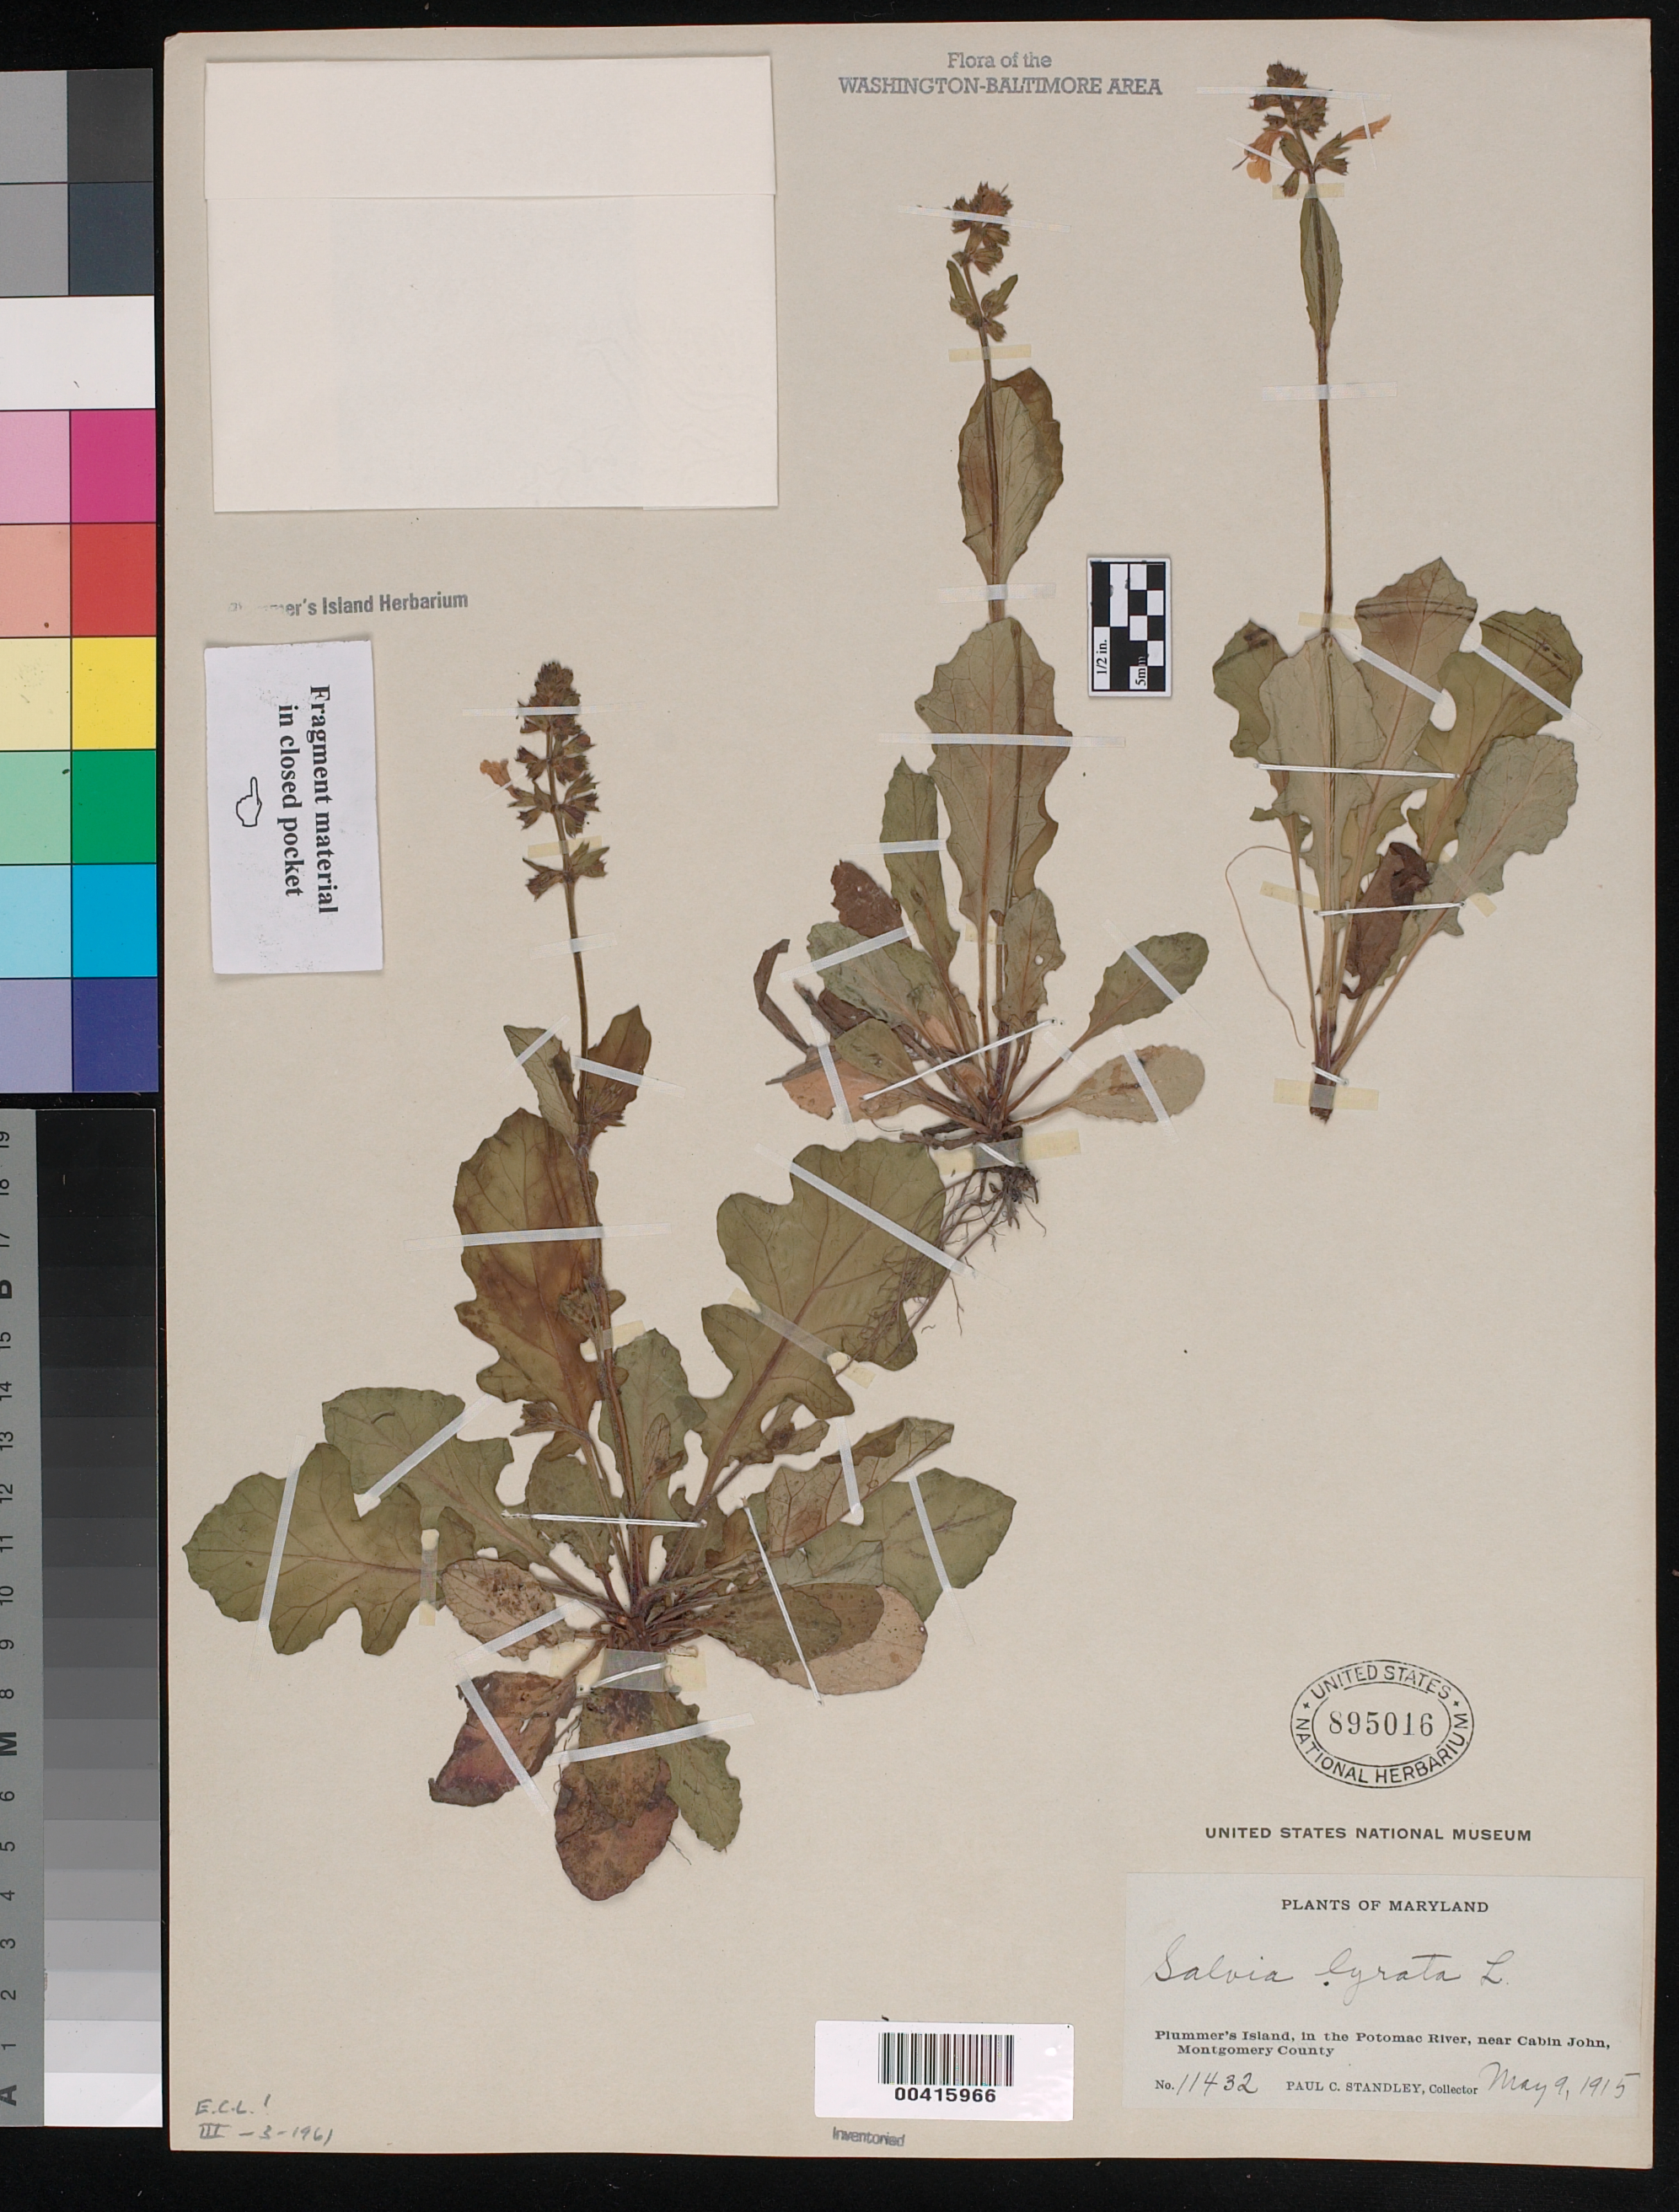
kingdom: Plantae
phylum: Tracheophyta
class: Magnoliopsida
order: Lamiales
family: Lamiaceae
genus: Salvia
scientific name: Salvia lyrata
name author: L.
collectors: P. C. Standley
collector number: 11432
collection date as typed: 09 May 1915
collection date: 1915-05-09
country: United States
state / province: Maryland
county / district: Montgomery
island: Plummers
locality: Plummer's Island C. & O. Canal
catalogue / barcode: US 895016